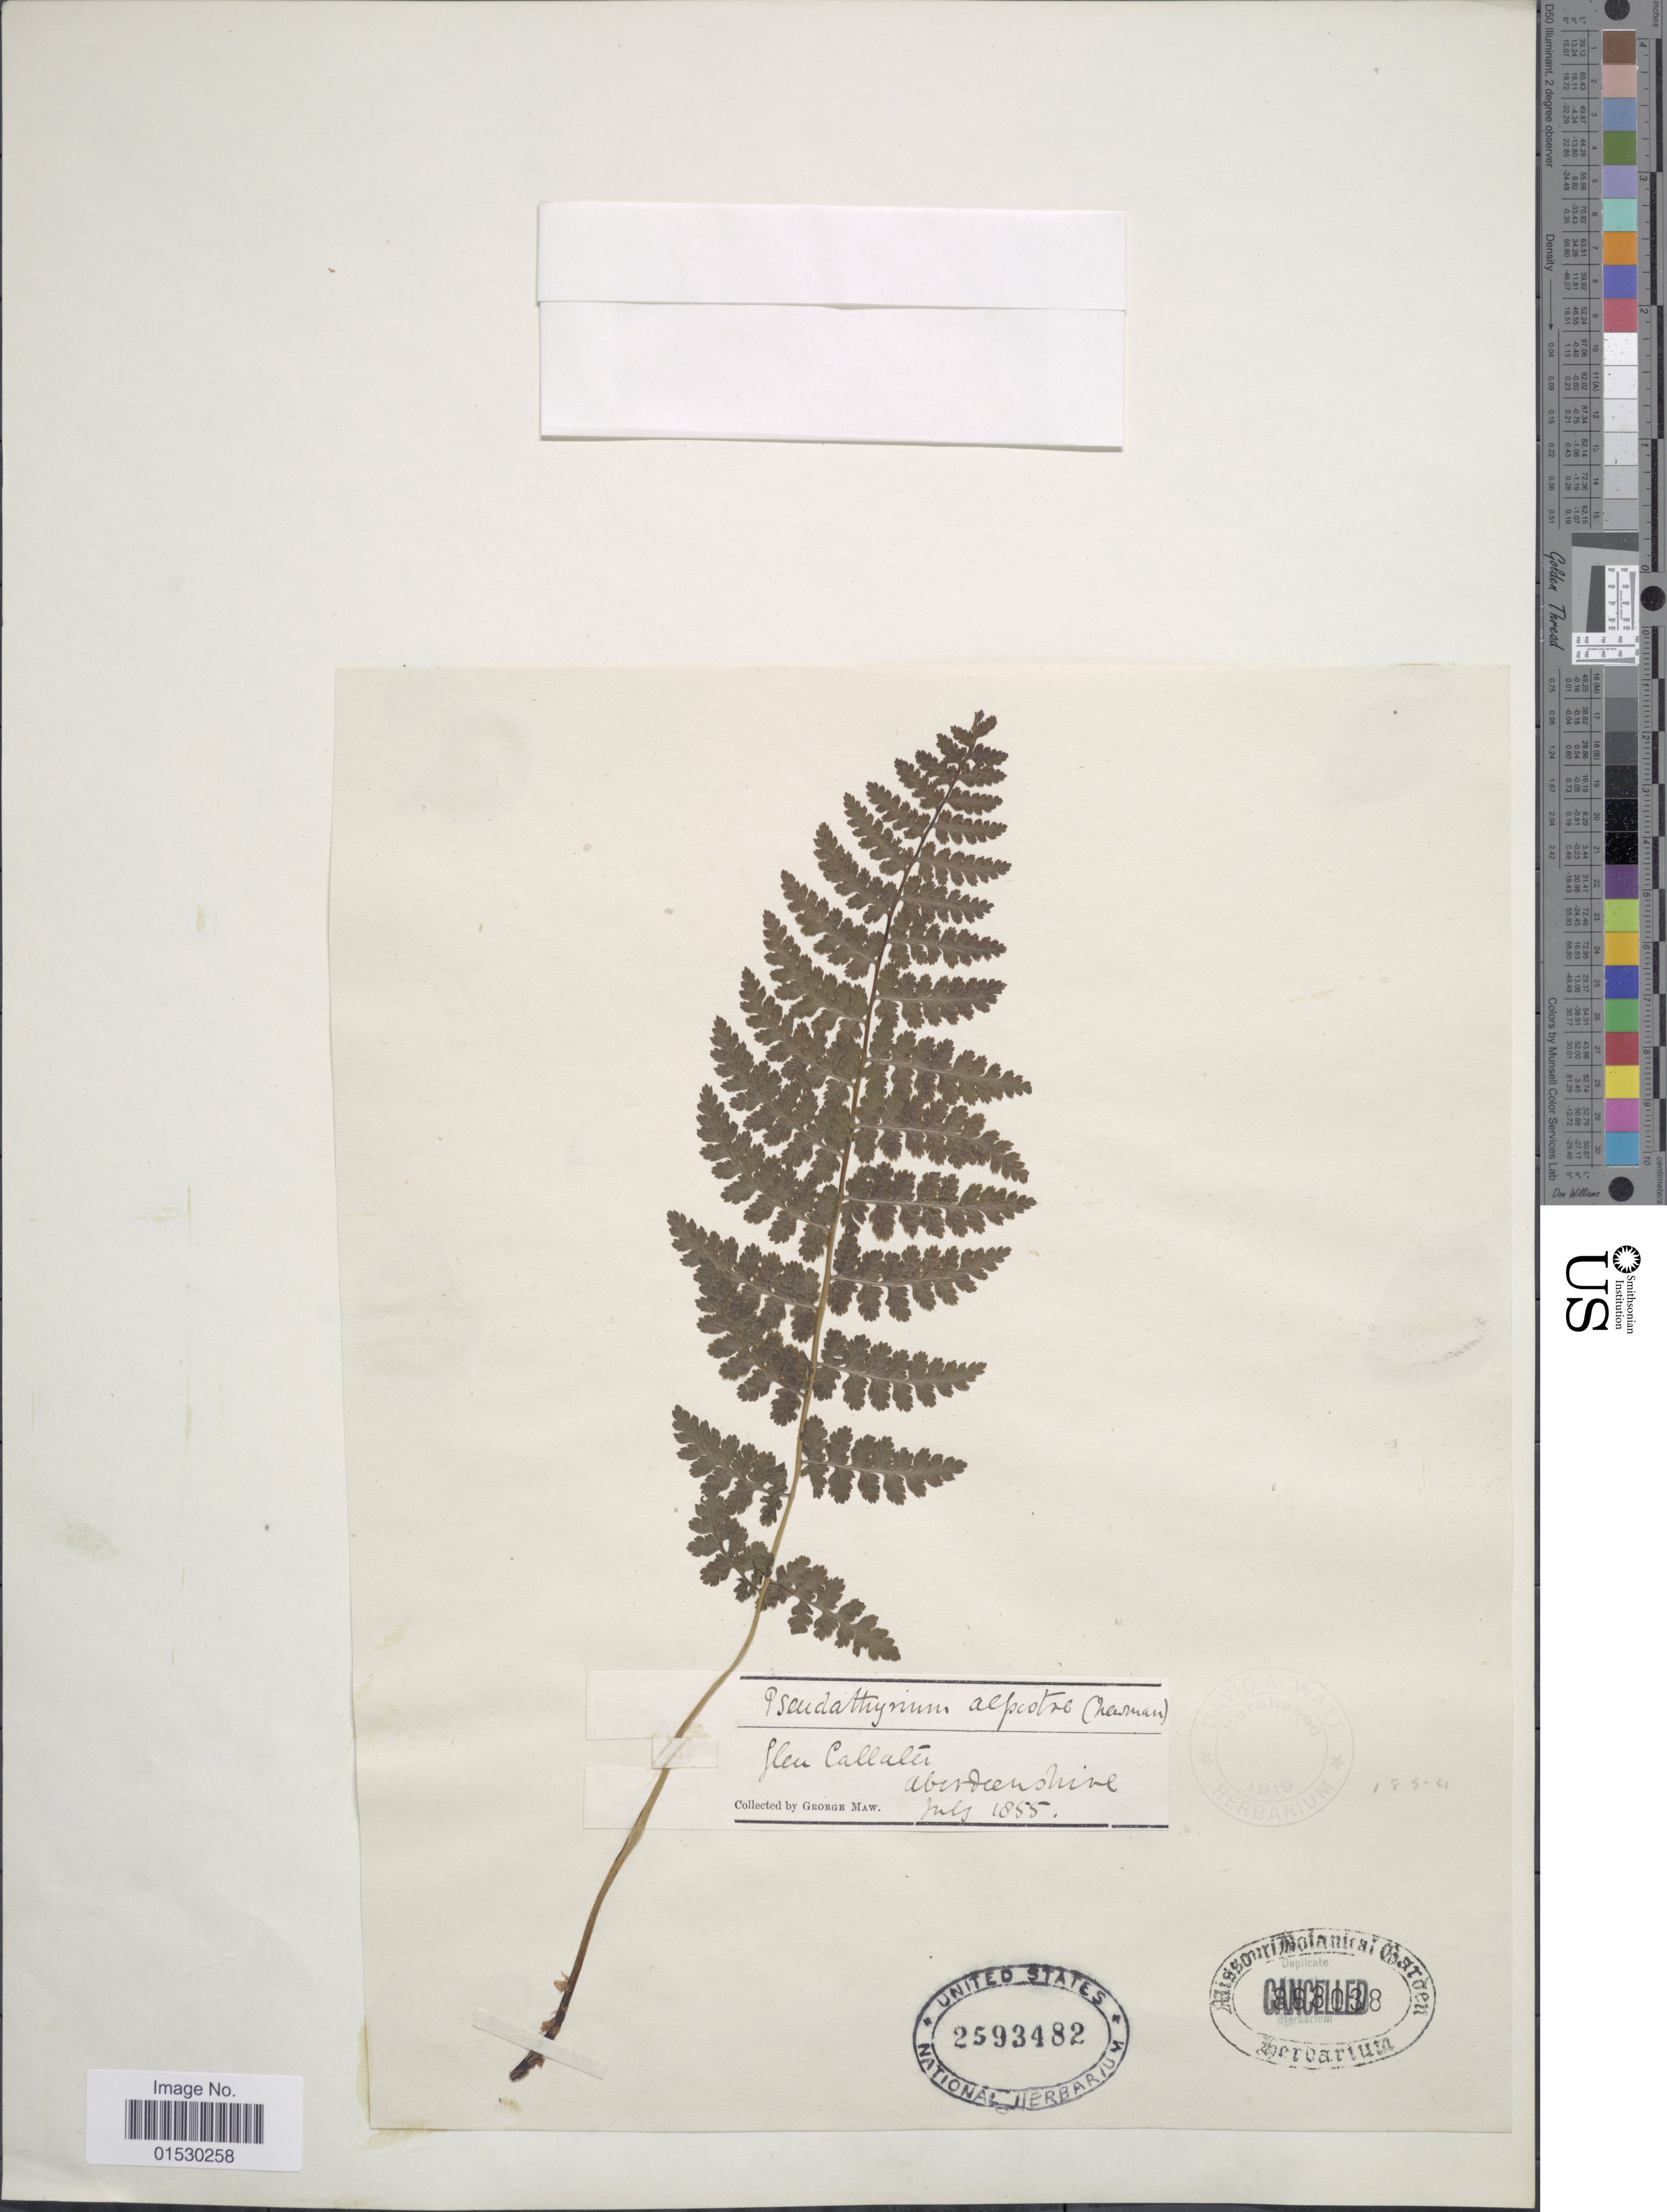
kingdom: Plantae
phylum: Tracheophyta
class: Polypodiopsida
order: Polypodiales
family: Athyriaceae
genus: Athyrium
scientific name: Athyrium alpestre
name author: (Hoppe) Rylands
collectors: G. Maw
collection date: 1855-07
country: United Kingdom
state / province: Scotland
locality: Glen Callater Aberdeenshire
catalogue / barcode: US 2593482